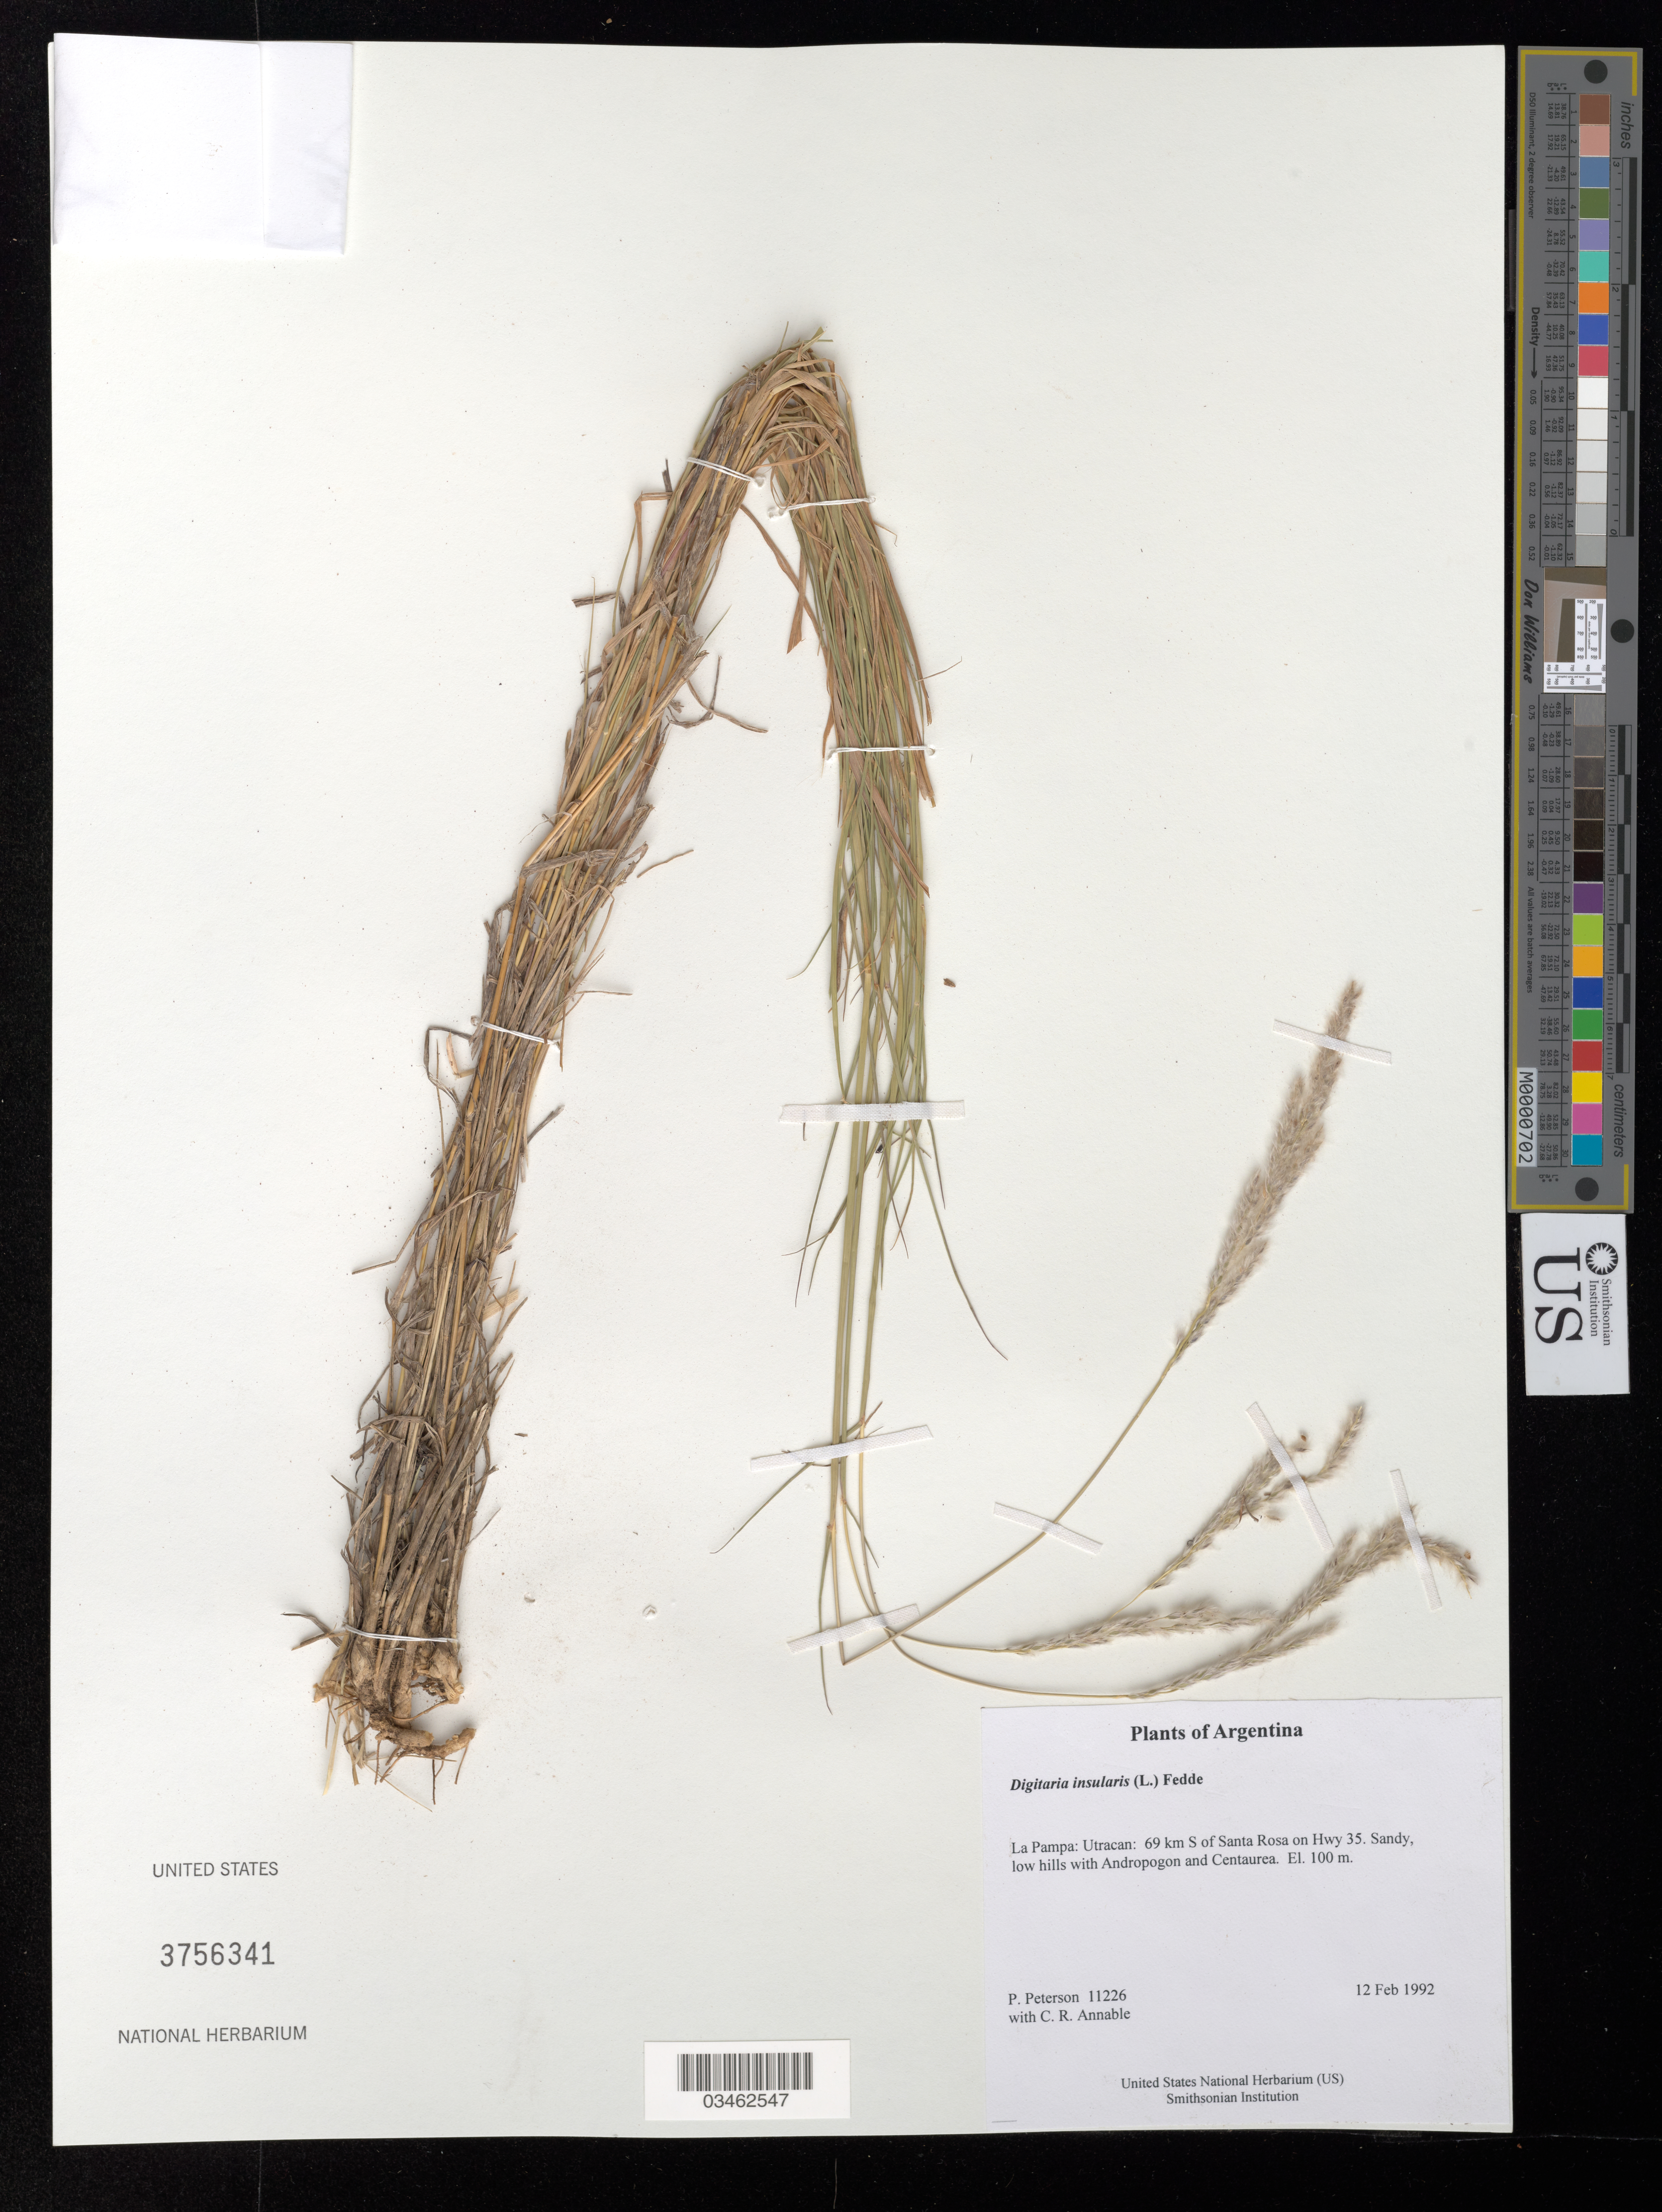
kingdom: Plantae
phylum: Tracheophyta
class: Liliopsida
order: Poales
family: Poaceae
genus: Digitaria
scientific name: Digitaria insularis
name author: (L.) Fedde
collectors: P. M. Peterson & C. R. Annable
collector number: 11226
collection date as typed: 12 Feb 1992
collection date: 1992-02-12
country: Argentina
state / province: La Pampa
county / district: Utracan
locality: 69 km S of Santa Rosa on Hwy 35.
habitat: Sandy, low hills with Andropogon and Centaurea. El. 100 m.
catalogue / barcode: US 3756341